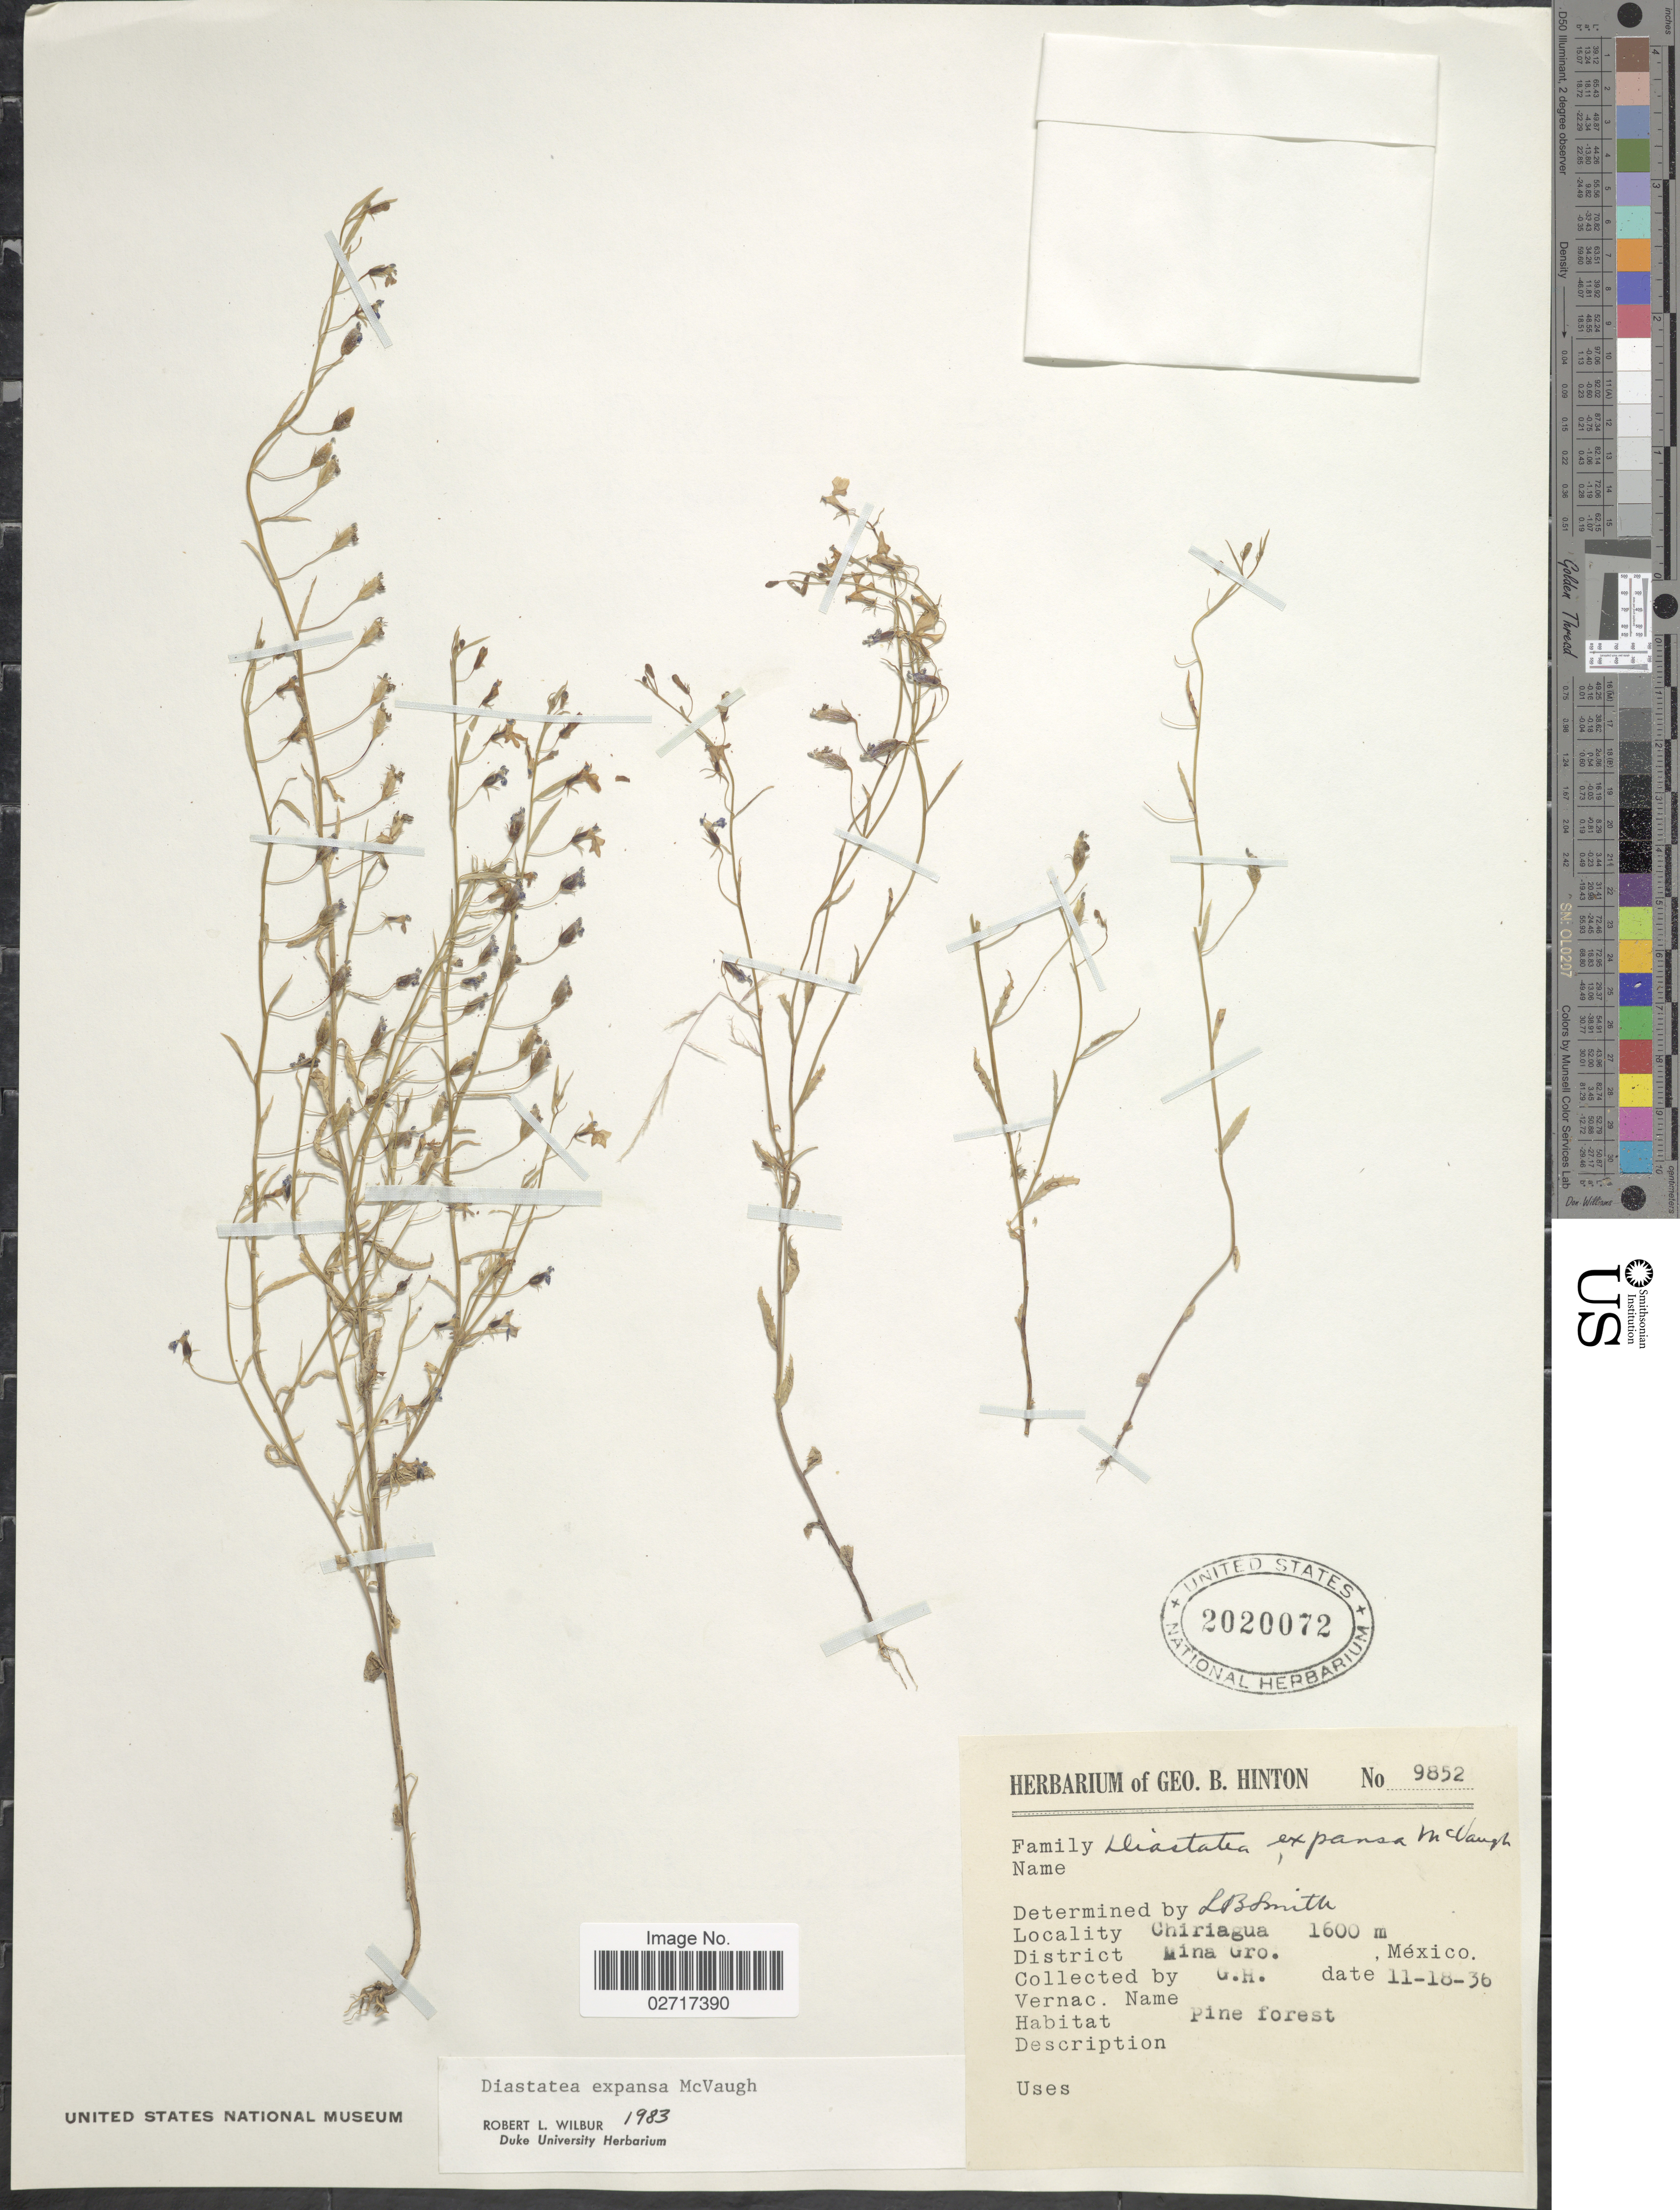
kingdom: Plantae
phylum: Tracheophyta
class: Magnoliopsida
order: Asterales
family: Campanulaceae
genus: Diastatea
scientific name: Diastatea expansa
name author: McVaugh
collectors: G. B. Hinton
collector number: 9852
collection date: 1936-11-18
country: Mexico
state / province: Guerrero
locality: Chiriagua. District: Mina.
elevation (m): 1600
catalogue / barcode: US 2020072